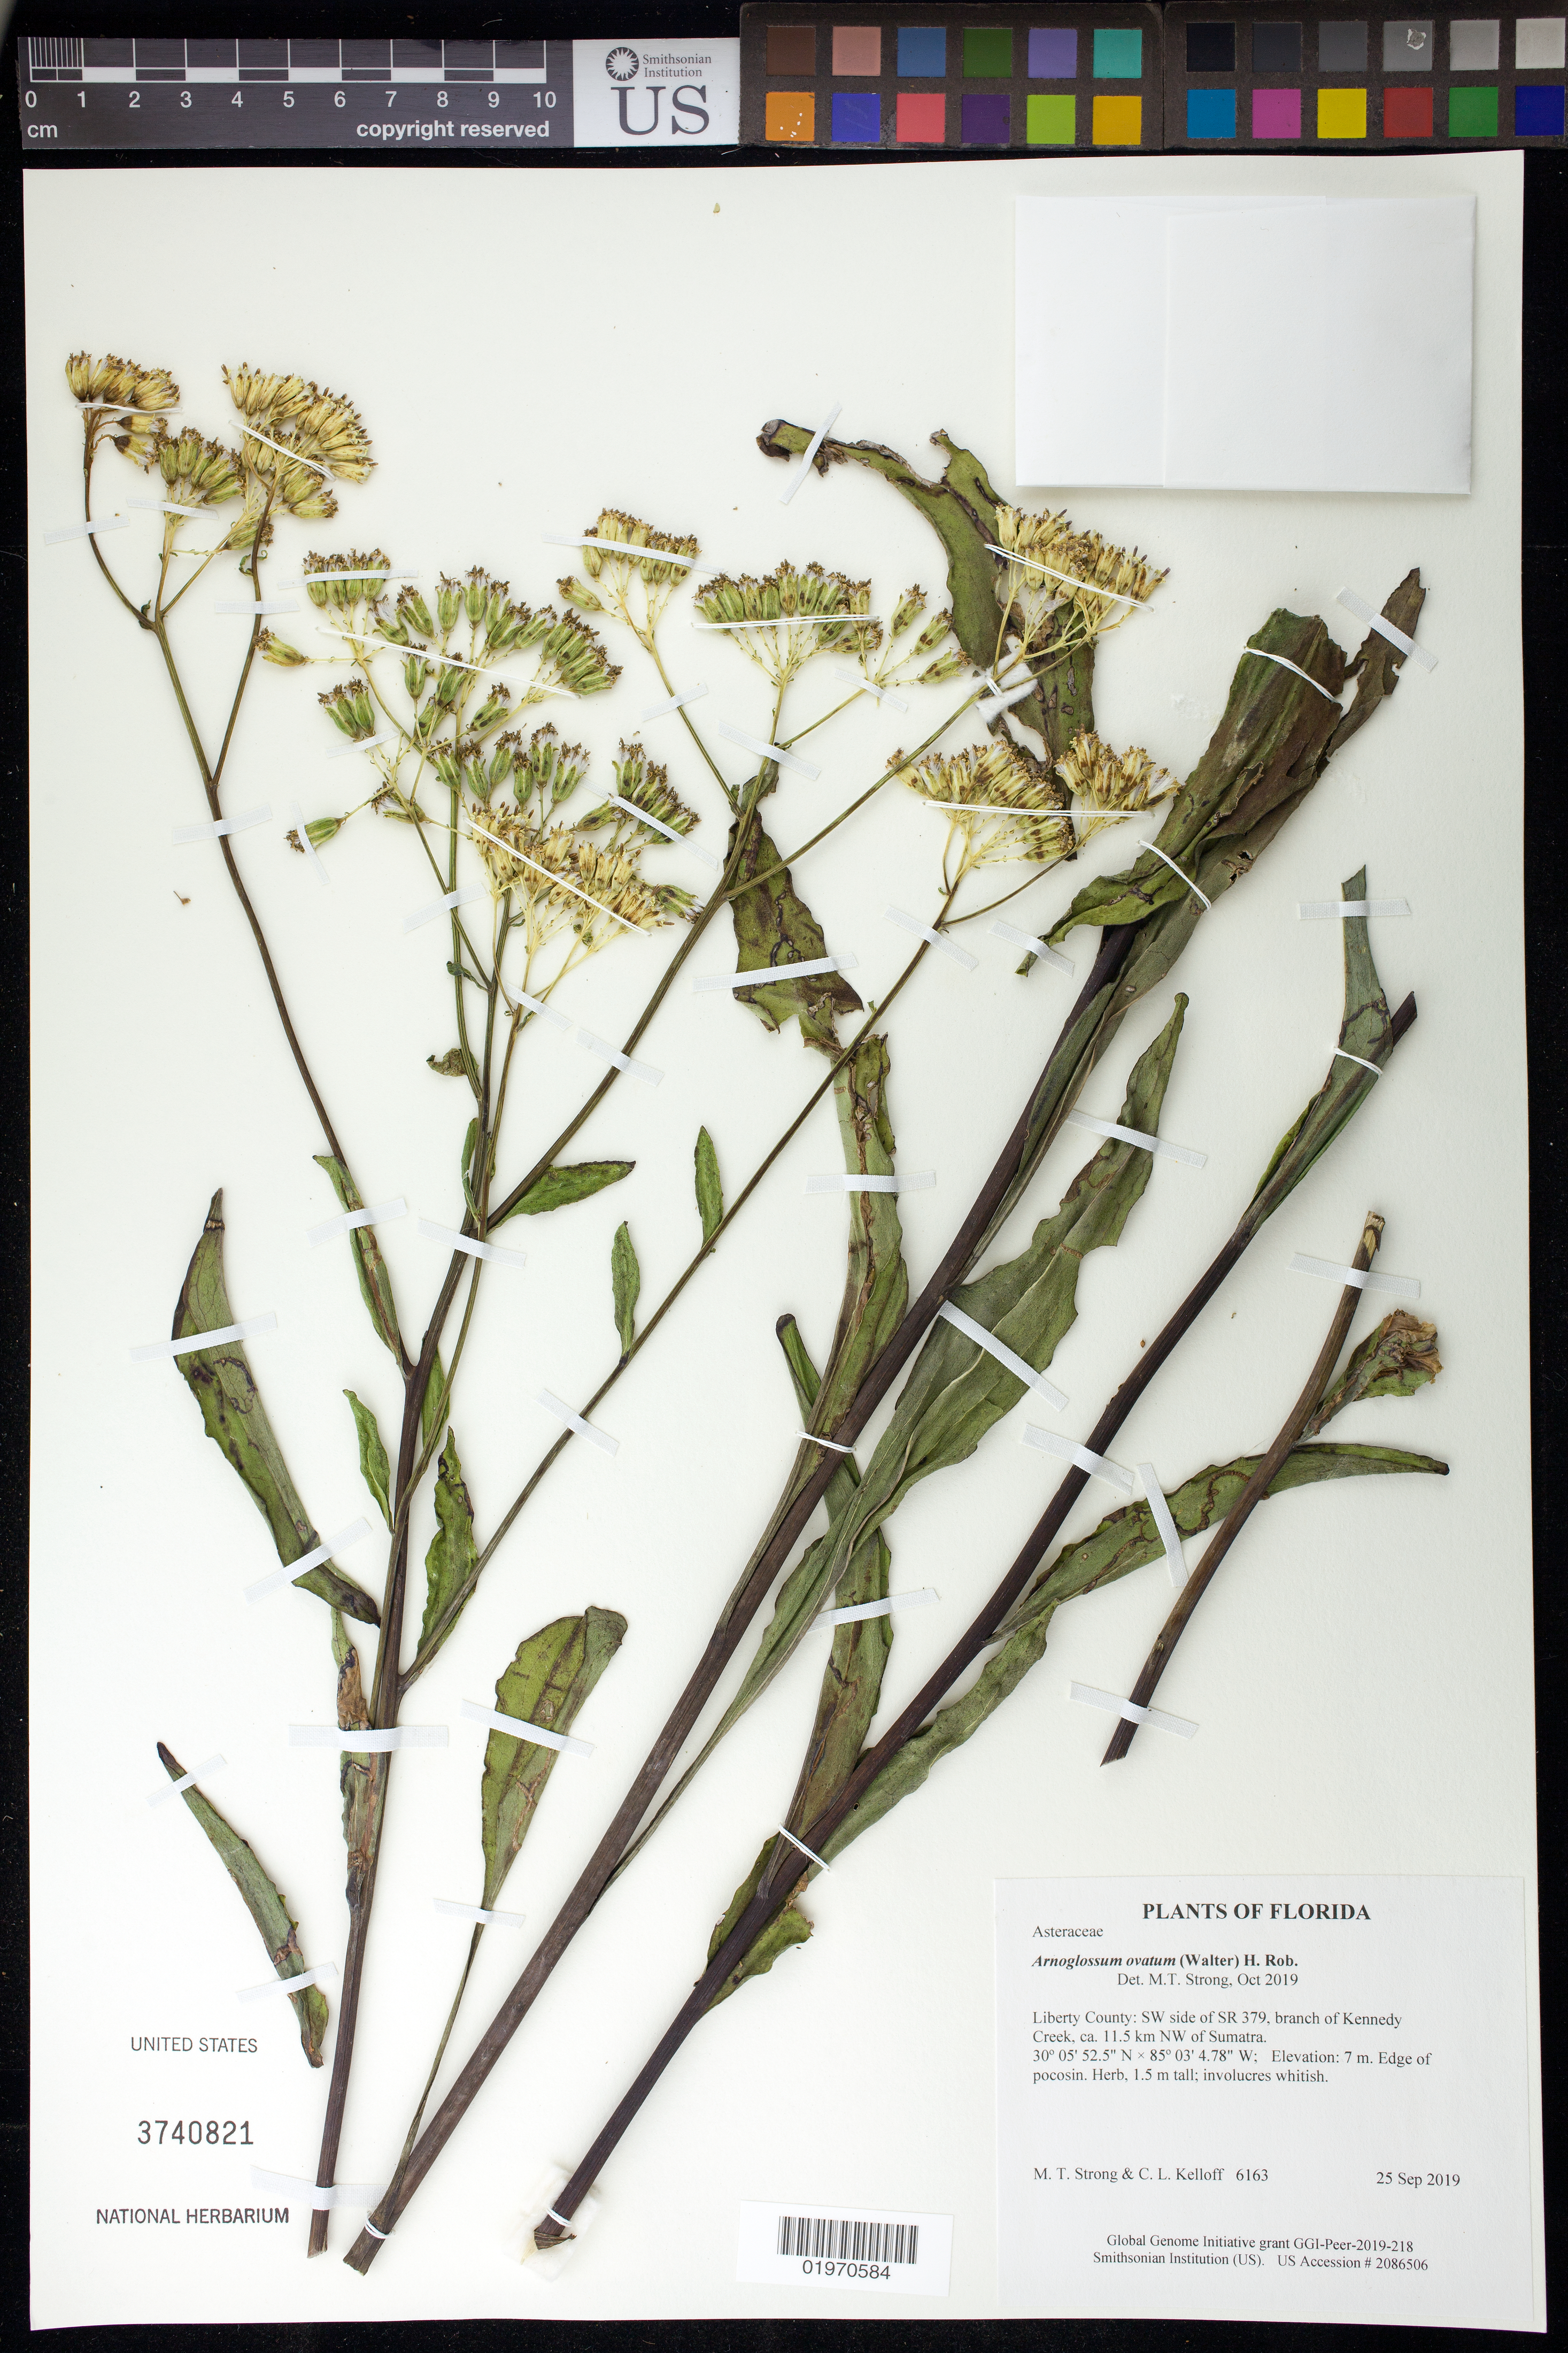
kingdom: Plantae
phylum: Tracheophyta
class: Magnoliopsida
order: Asterales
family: Asteraceae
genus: Arnoglossum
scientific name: Arnoglossum ovatum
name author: (Walter) H. Rob.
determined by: Strong, Mark T., (BOT), Smithsonian Institution - National Museum of Natural History (UNITED STATES)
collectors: M. T. Strong & C. L. Kelloff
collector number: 6163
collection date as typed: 25 Sep 2019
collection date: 2019-09-25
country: United States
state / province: Florida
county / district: Liberty County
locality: SW side of SR 379, branch of Kennedy Creek, ca. 11.5 km NW of Sumatra.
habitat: Edge of pocosin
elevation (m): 7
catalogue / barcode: US 3740821